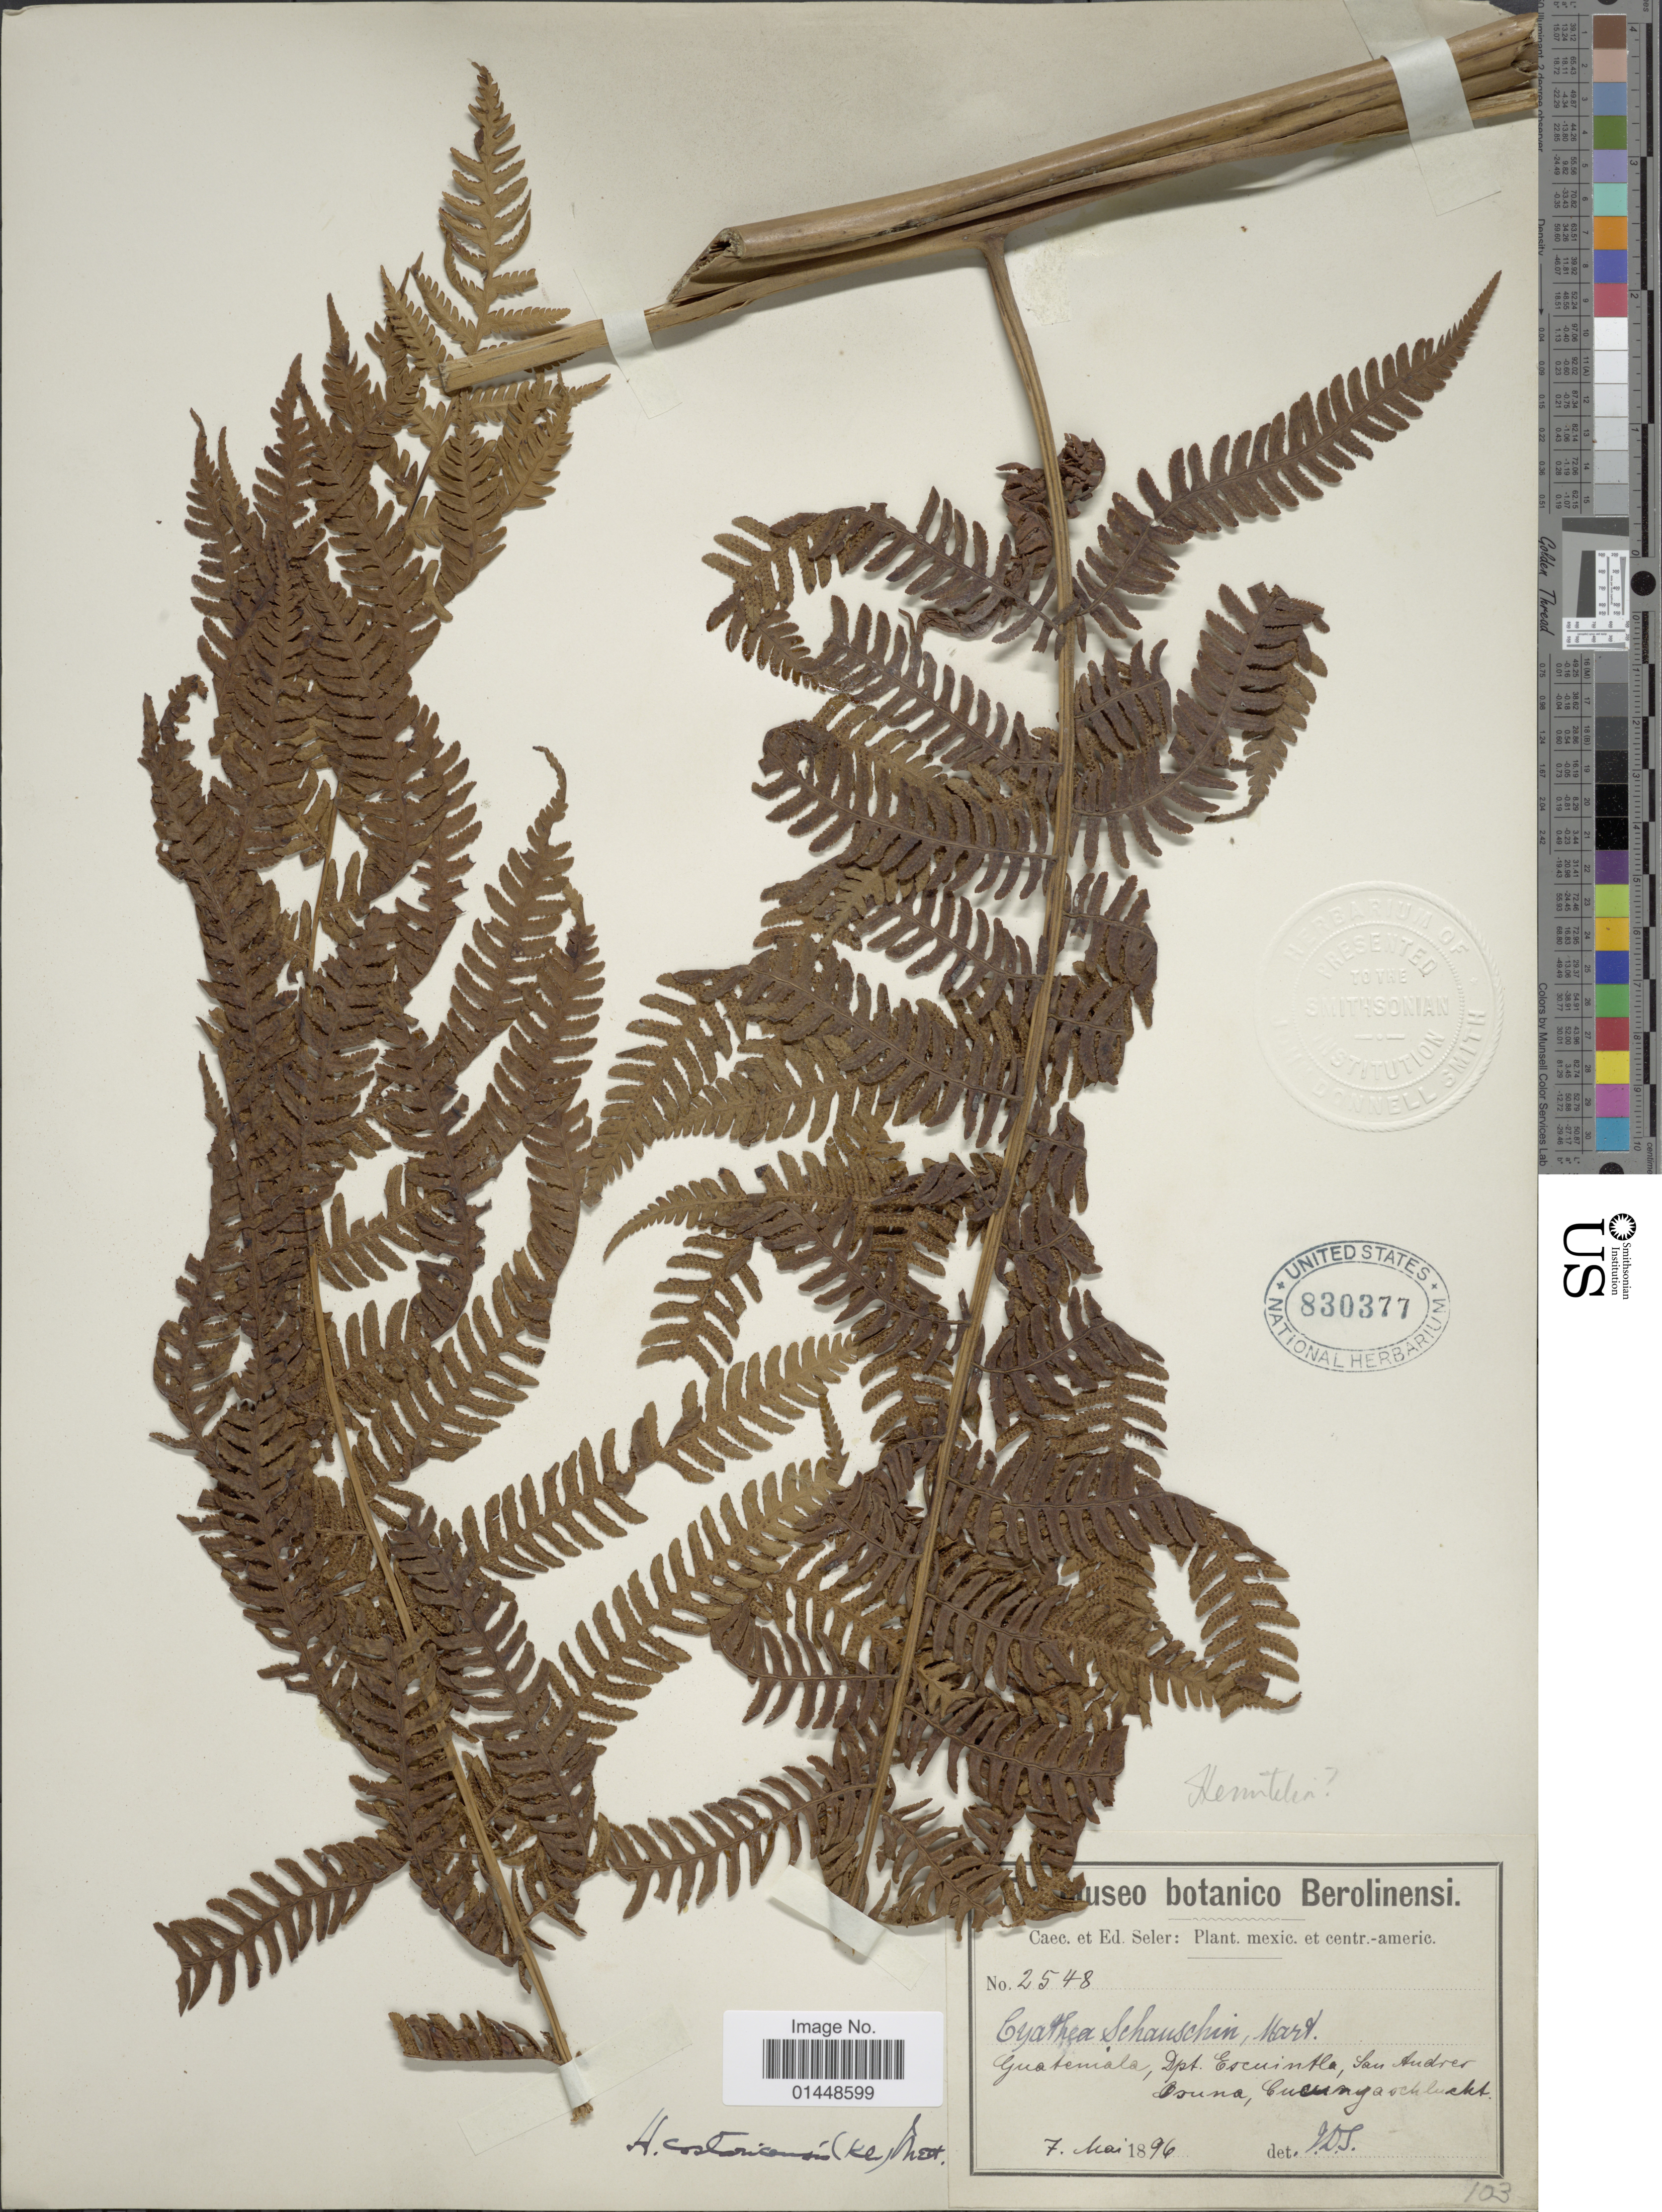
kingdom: Plantae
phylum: Tracheophyta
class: Polypodiopsida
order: Cyatheales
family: Cyatheaceae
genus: Cyathea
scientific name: Cyathea costaricensis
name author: (Kuhn) Domin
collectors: ex Caec. et Ed Seler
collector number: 2548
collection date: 1896-05-07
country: Guatemala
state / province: Escuintla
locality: Guatemala, Dpt. Escuintla, San Andres Osuna, Cucunyaschlucht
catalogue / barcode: US 830377